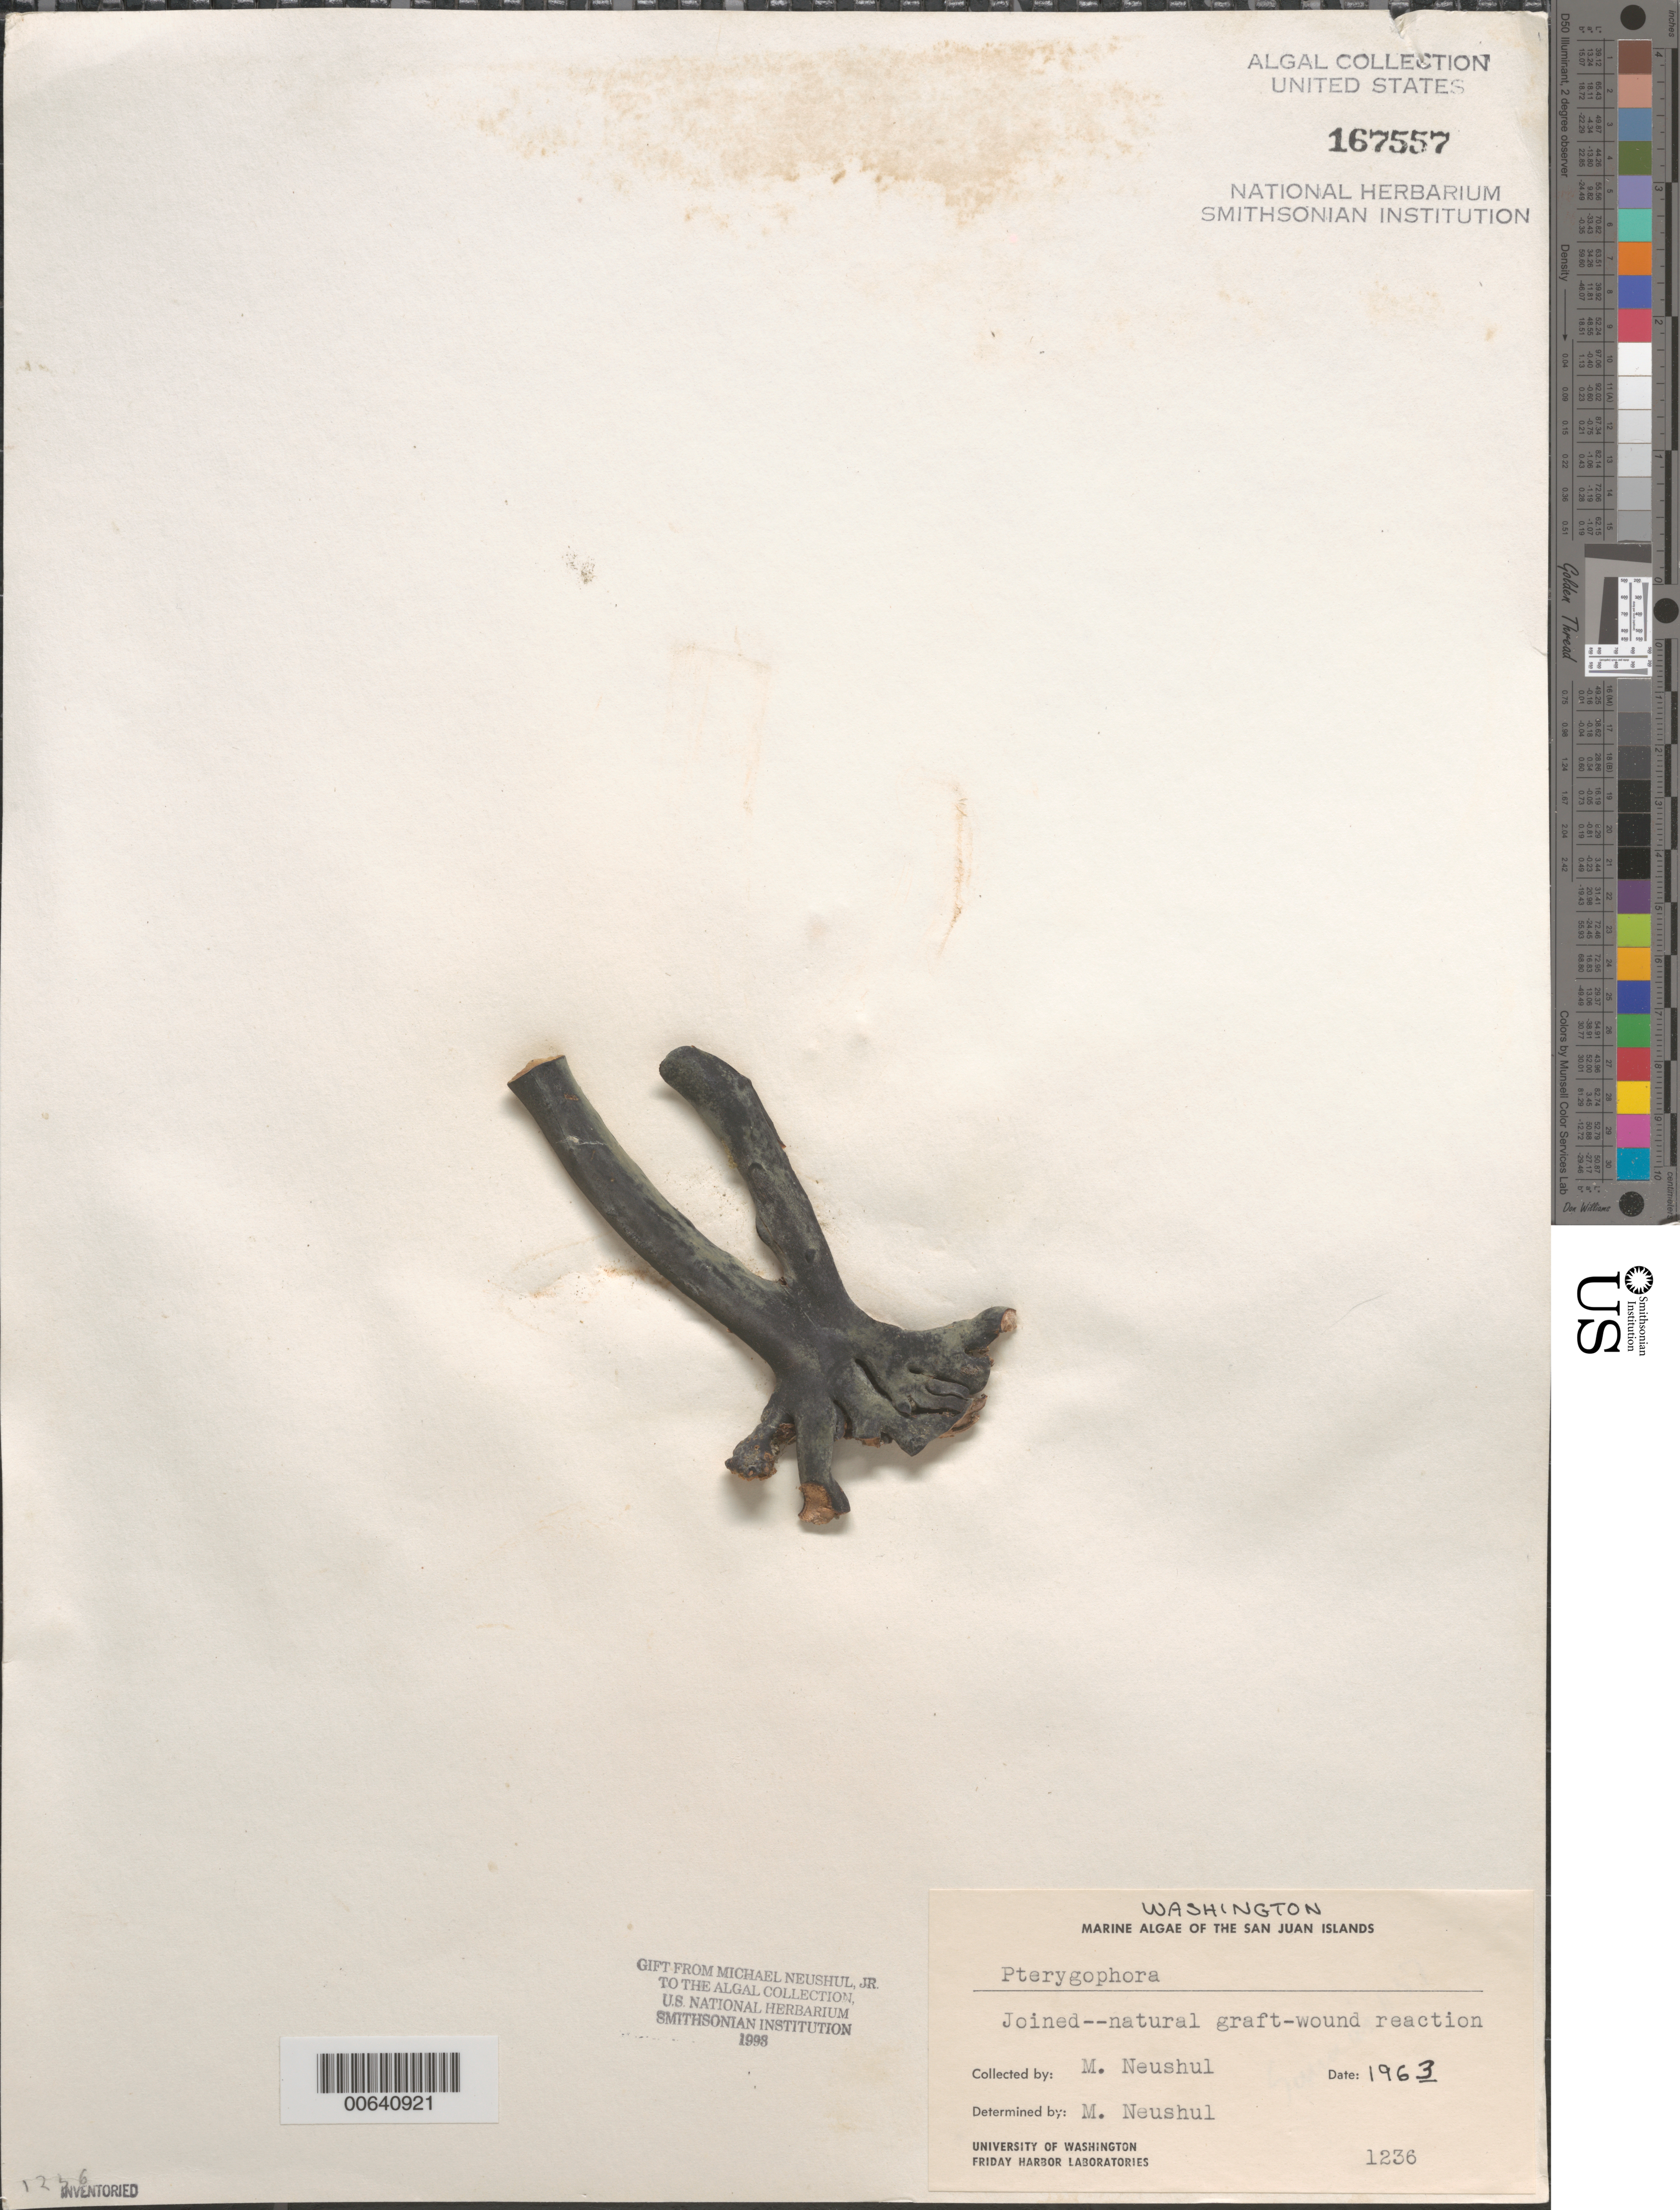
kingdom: Chromista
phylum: Ochrophyta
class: Phaeophyceae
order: Laminariales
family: Alariaceae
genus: Pterygophora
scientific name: Pterygophora sp.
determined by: Neushul, M.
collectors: M. Neushul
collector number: Neushul 1236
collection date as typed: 1963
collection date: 1963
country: United States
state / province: Washington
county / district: San Juan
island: San Juan Islands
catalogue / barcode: US 167557